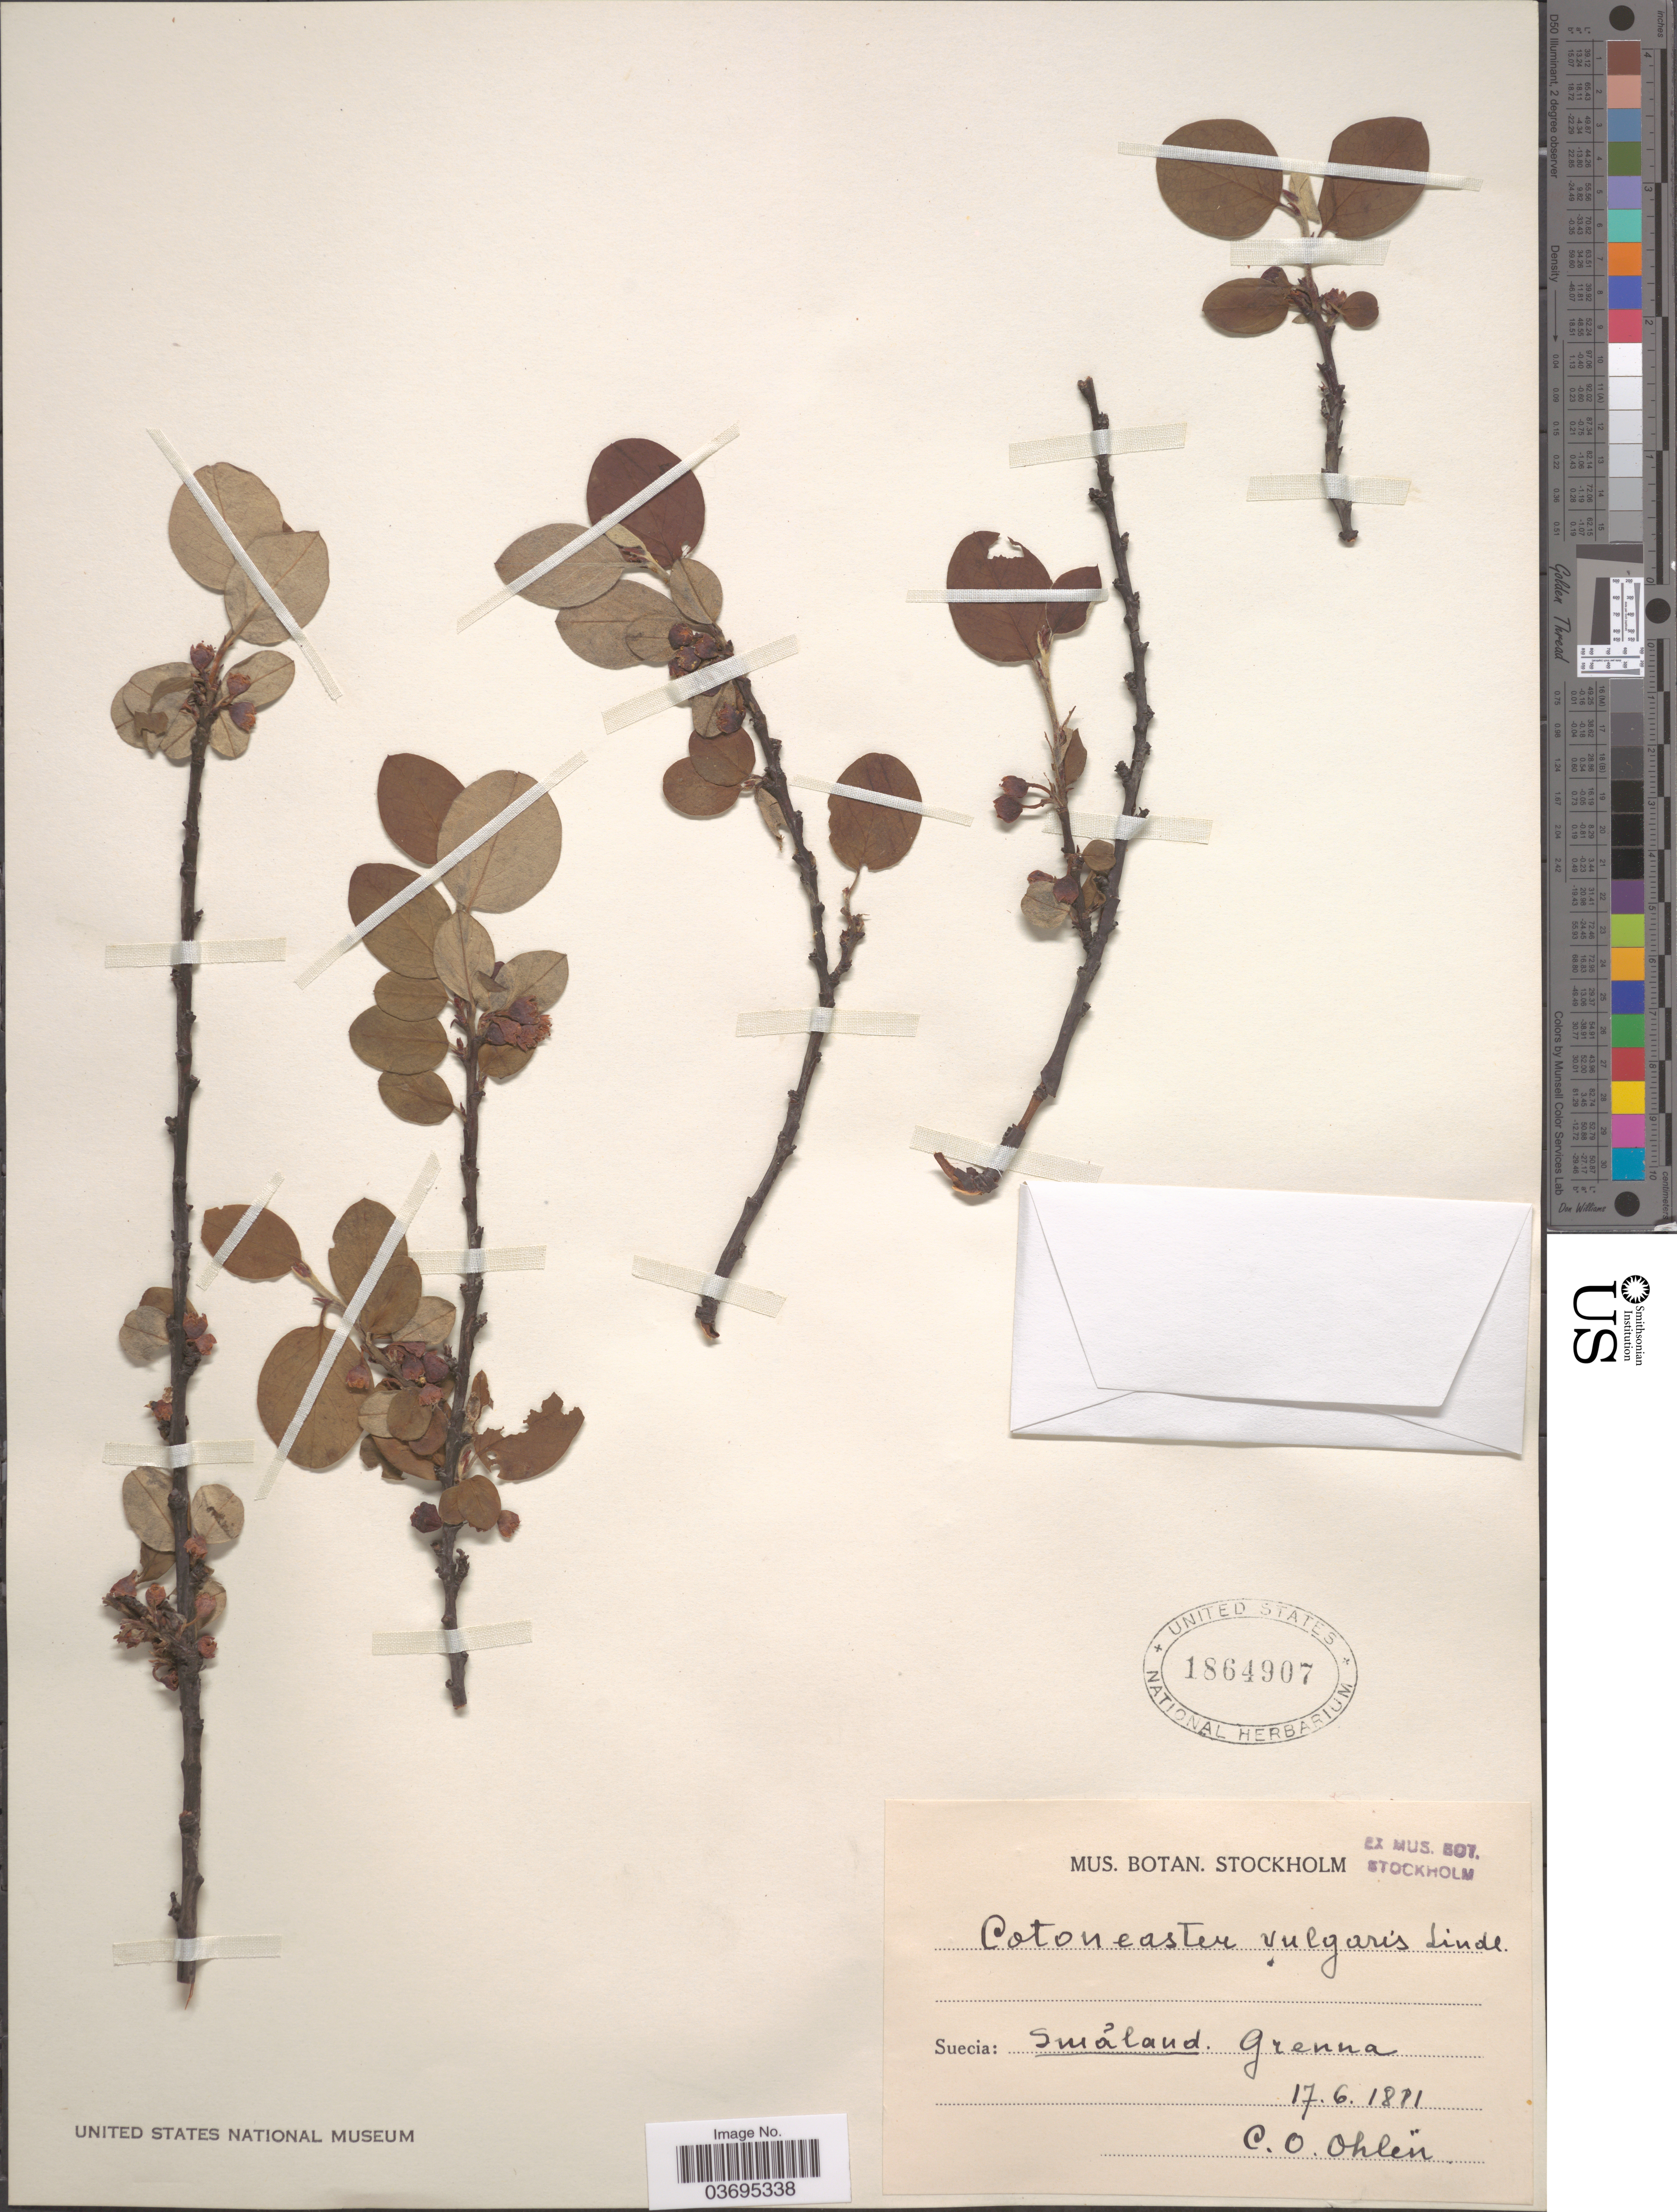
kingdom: Plantae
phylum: Tracheophyta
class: Magnoliopsida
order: Rosales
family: Rosaceae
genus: Cotoneaster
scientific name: Cotoneaster vulgaris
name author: Lindl.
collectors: C. Ohlen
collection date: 1881-06-17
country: Sweden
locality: Suecia: Smaland. Grenna.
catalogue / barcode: US 1864907